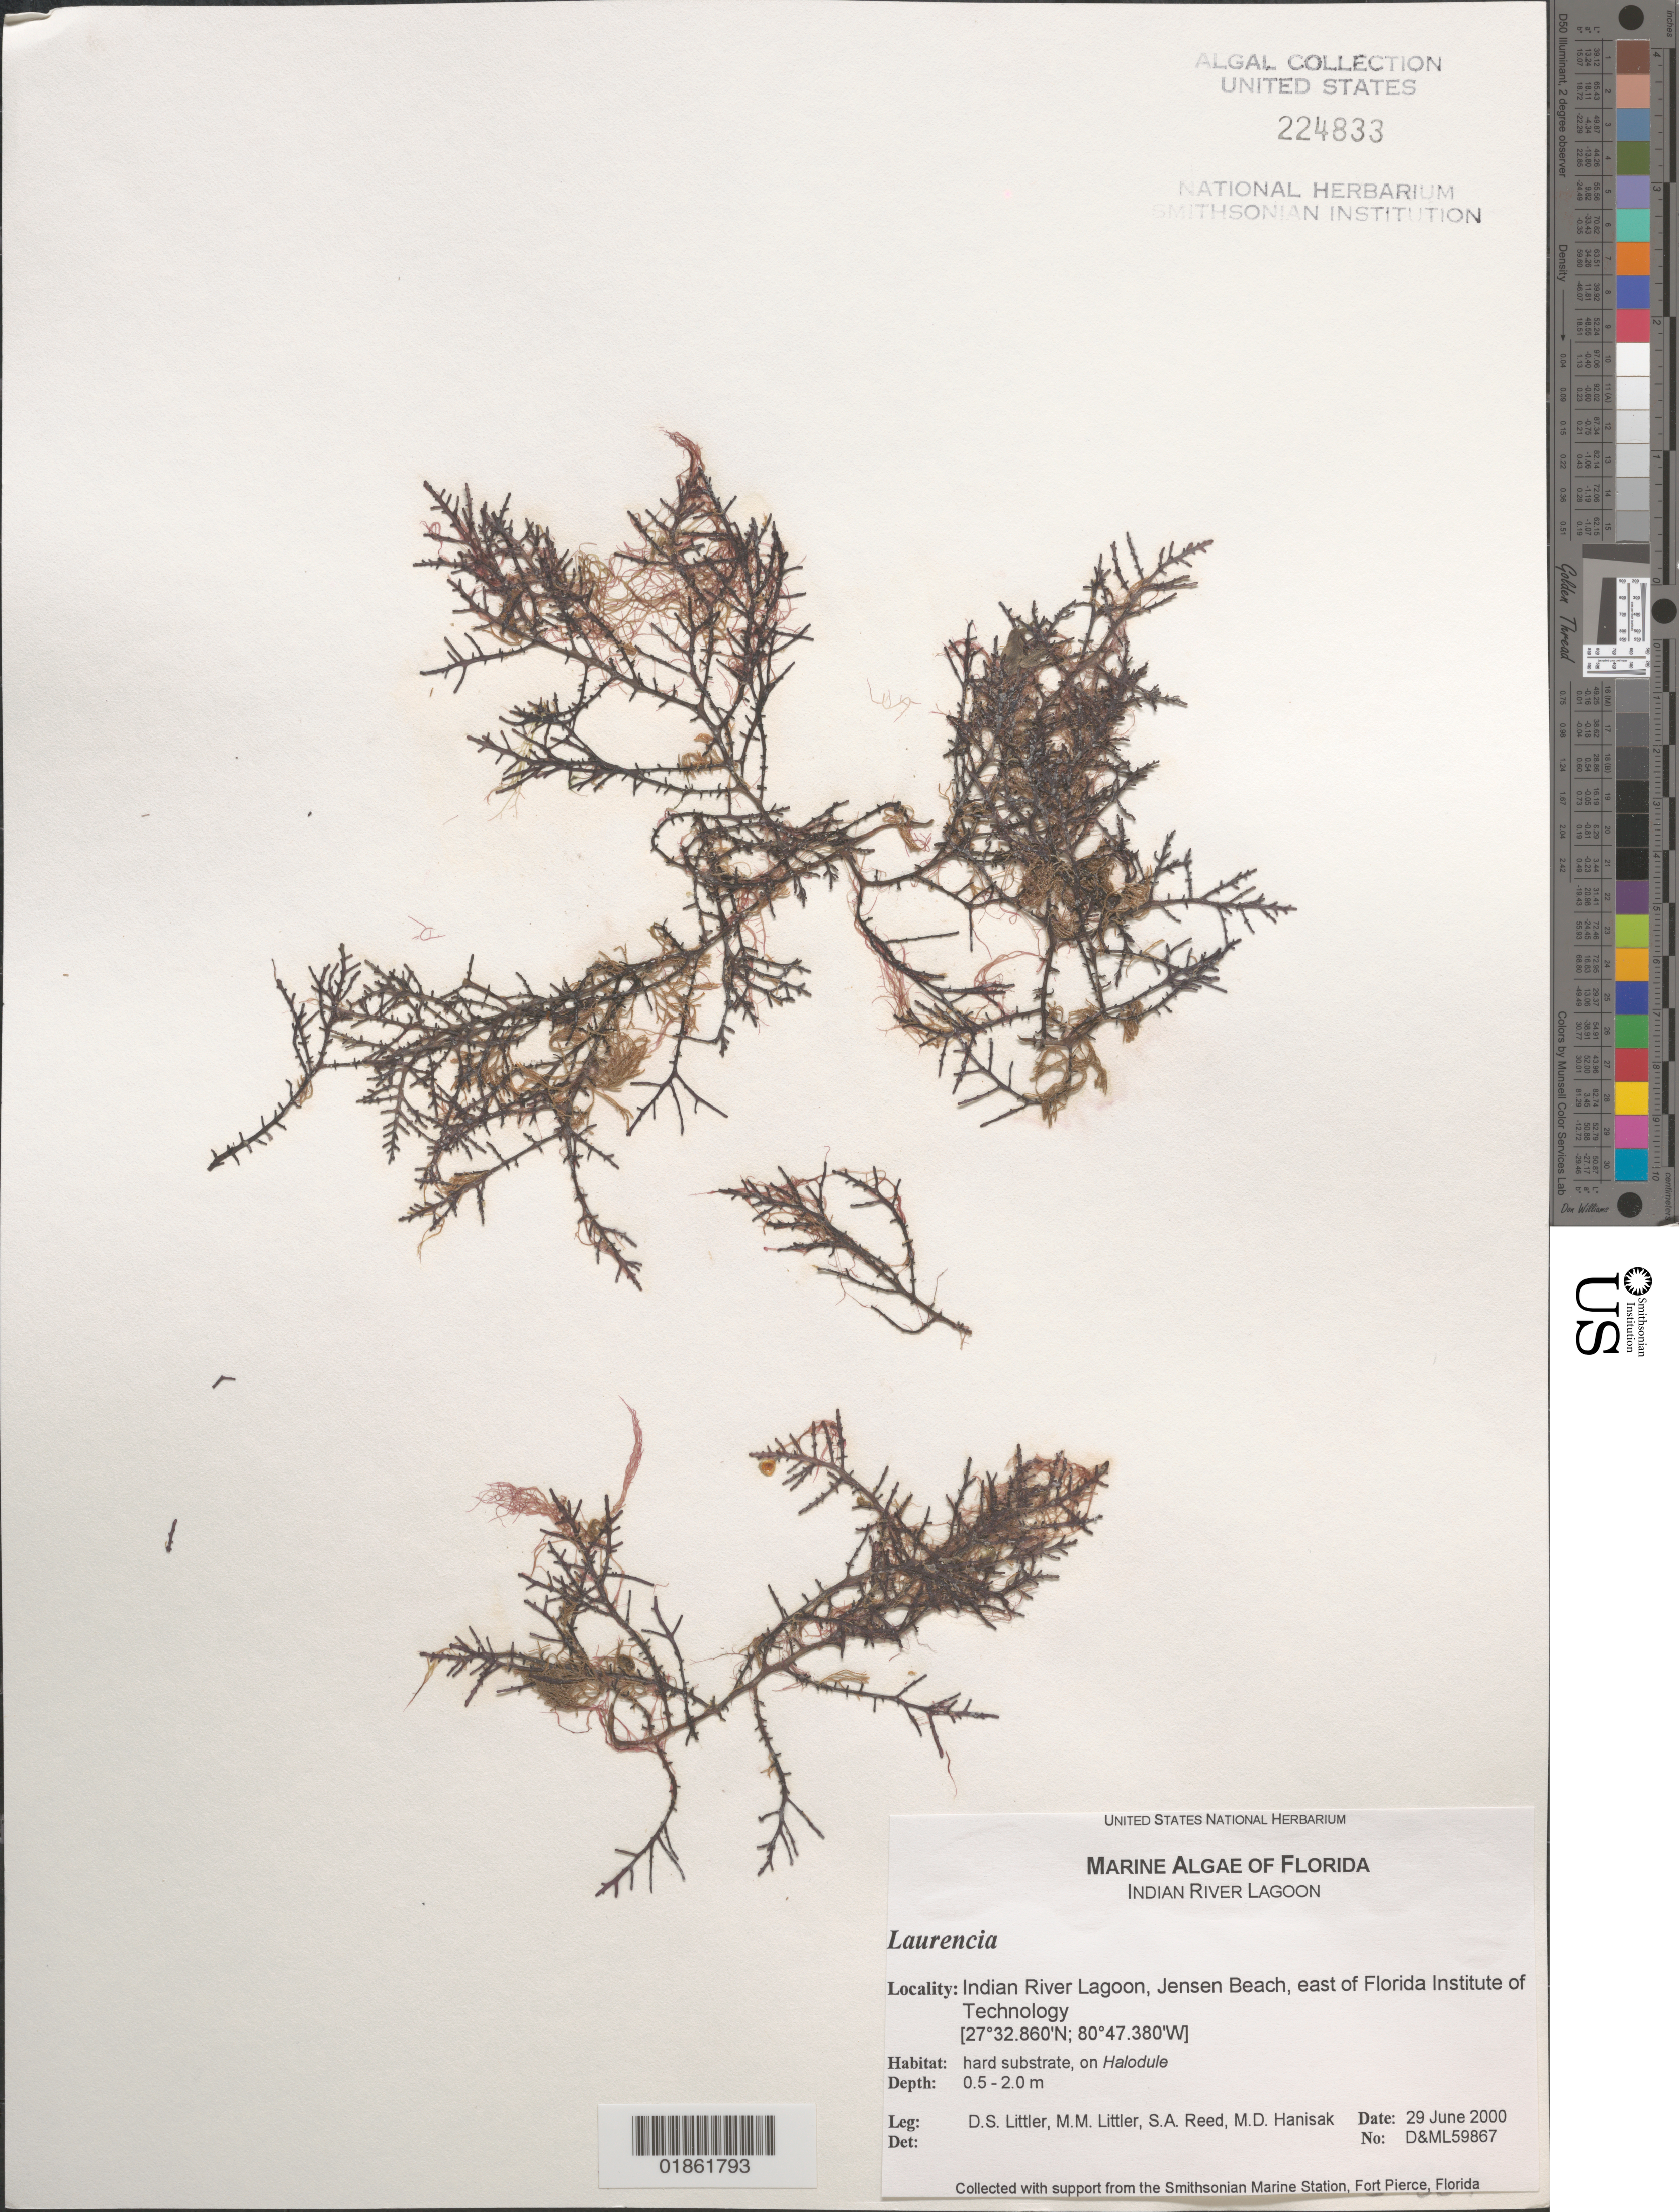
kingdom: Plantae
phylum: Rhodophyta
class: Florideophyceae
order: Ceramiales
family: Rhodomelaceae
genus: Laurencia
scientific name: Laurencia sp.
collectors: D. S. Littler & M. M. Littler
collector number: D&ML 59867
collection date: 2000-06-29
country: United States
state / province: Florida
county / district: Brevard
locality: N of NASA Parkway Bridge. S of Titusville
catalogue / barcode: US 224833